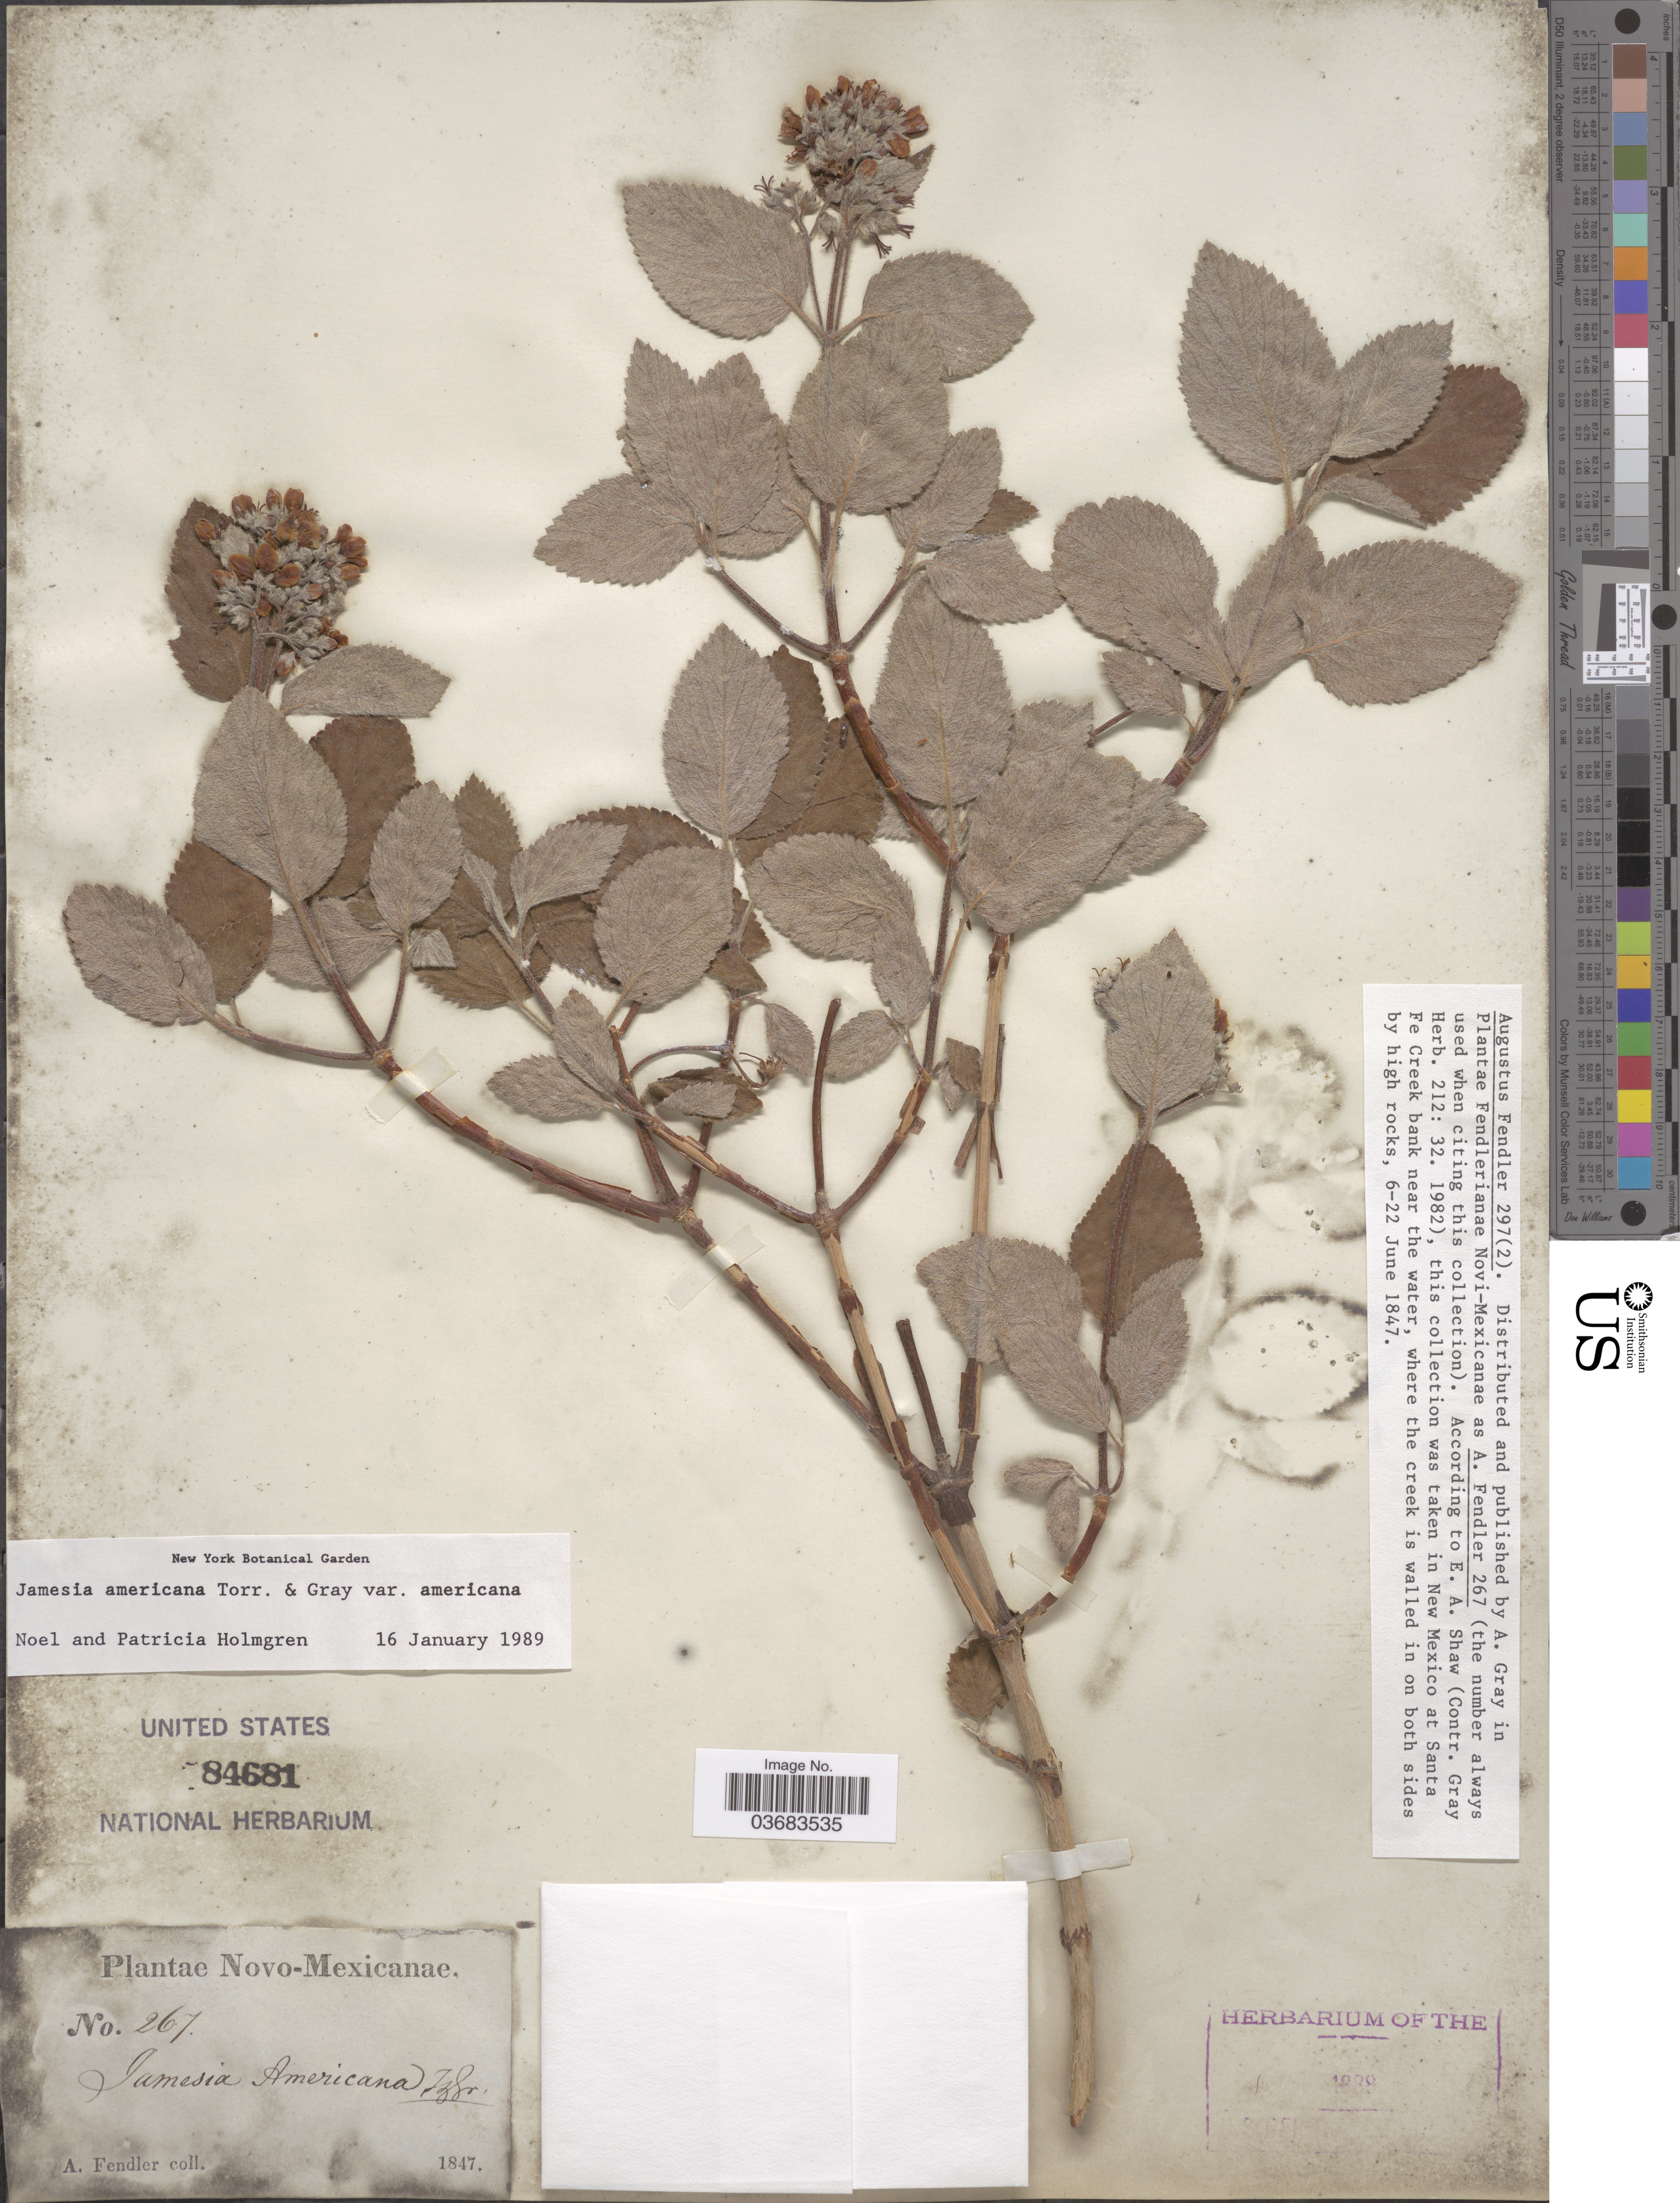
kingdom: Plantae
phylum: Tracheophyta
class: Magnoliopsida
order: Cornales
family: Hydrangeaceae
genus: Edwinia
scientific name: Edwinia americana var. americana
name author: (Torr. & A. Gray) A. Heller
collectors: A. Fendler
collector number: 267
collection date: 1847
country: United States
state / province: New Mexico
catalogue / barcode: US 84681